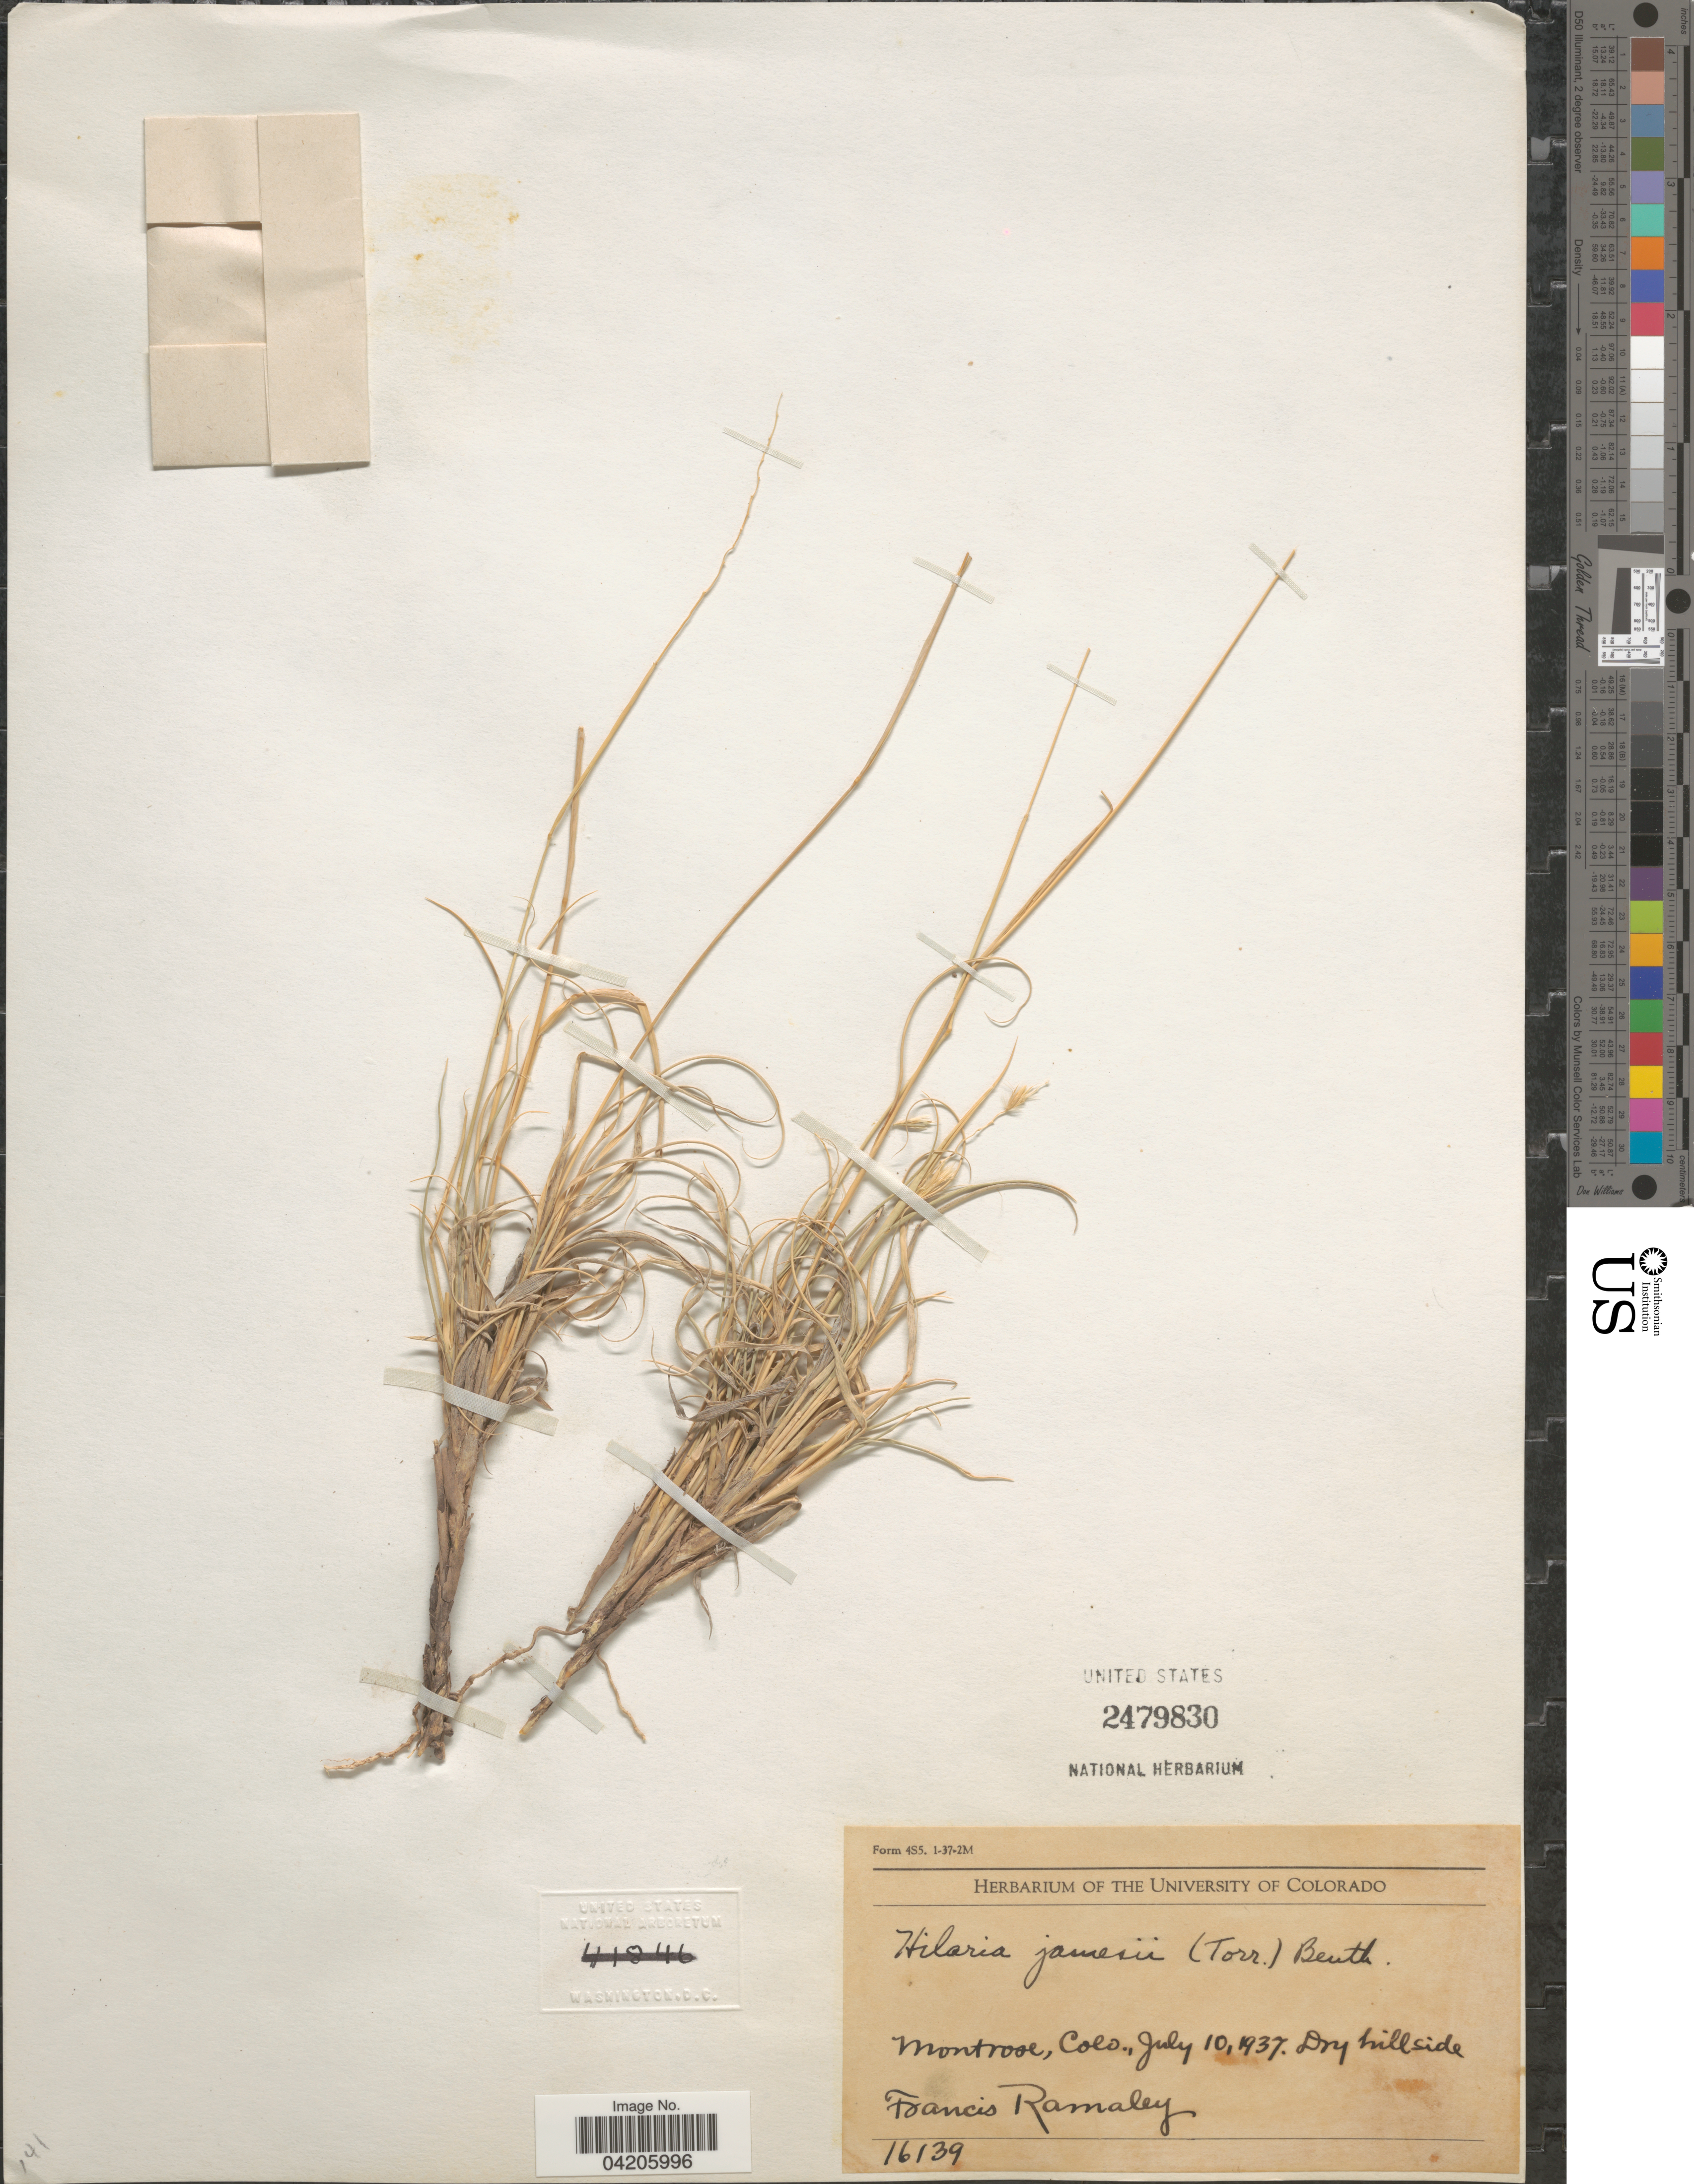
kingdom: Plantae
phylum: Tracheophyta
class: Liliopsida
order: Poales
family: Poaceae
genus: Hilaria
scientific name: Hilaria jamesii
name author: (Torr.) Benth.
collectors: F. Ramaley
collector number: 16139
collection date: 1937-07-10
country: United States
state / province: Colorado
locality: Montrose. Dry hillside.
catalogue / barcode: US 2479830